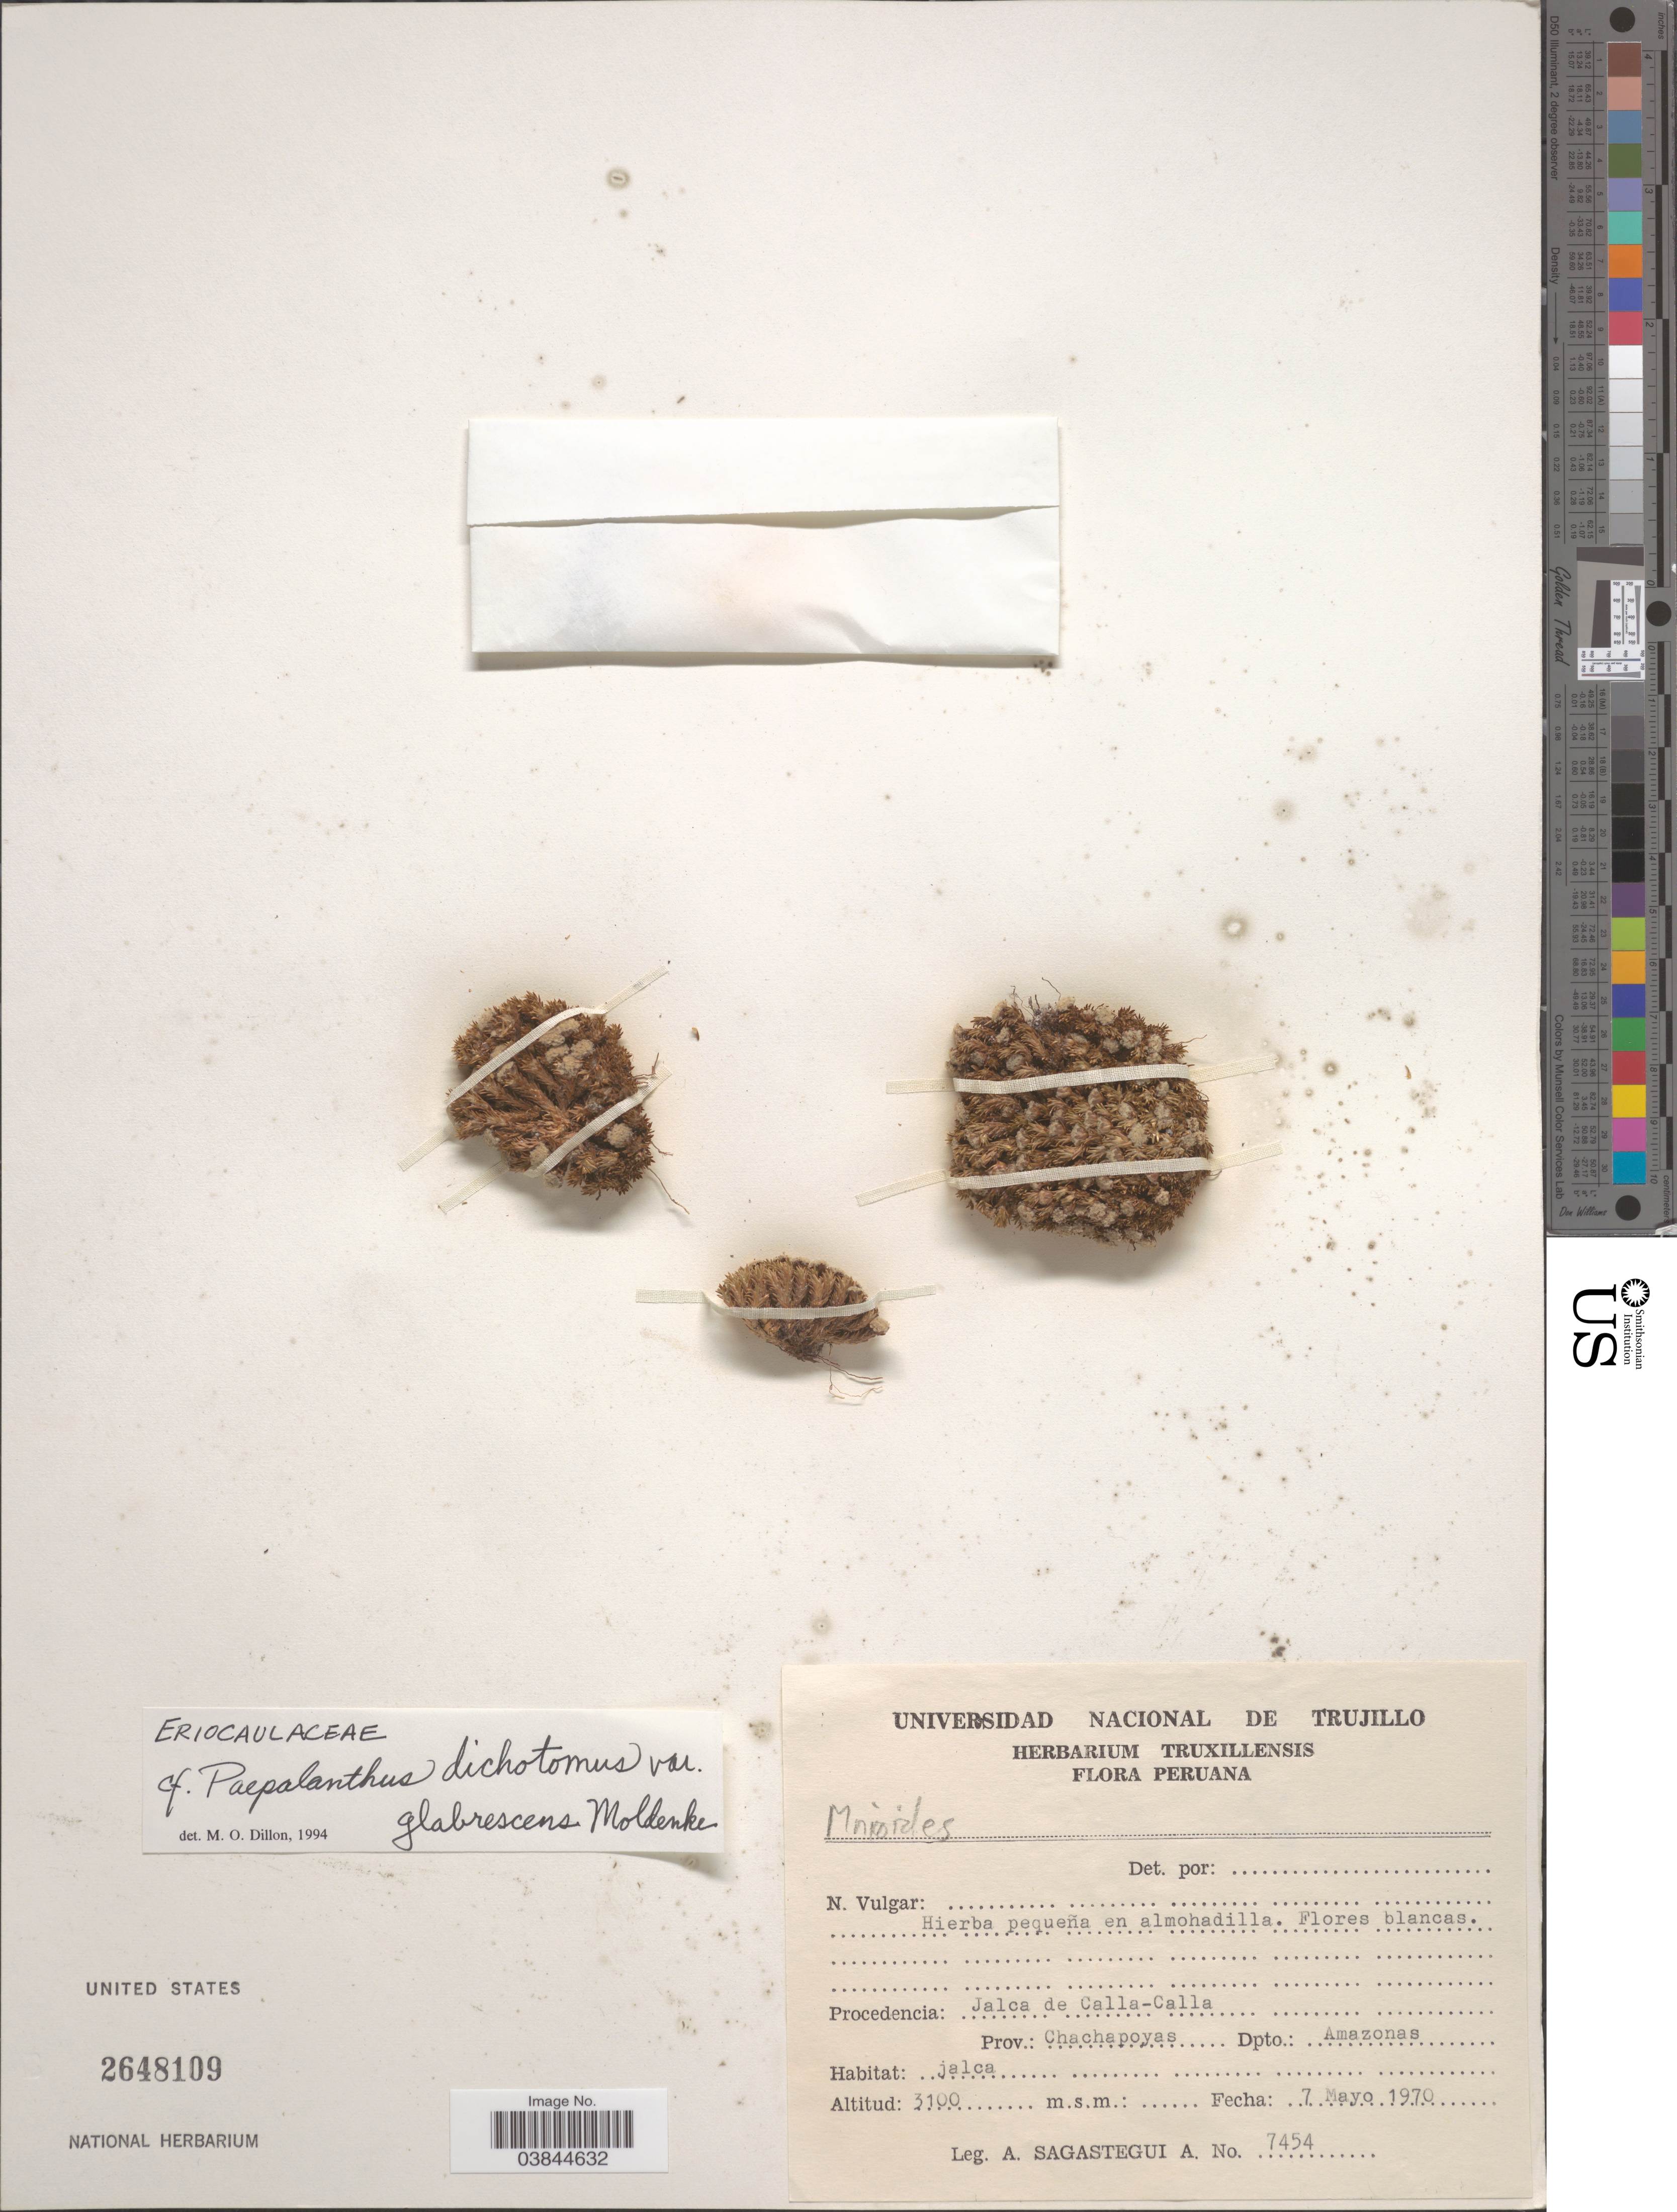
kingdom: Plantae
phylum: Tracheophyta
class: Liliopsida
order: Poales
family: Eriocaulaceae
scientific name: Giuliettia dichotoma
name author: (Klotzsch ex Körn.) Andrino & Sano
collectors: A. Sagástegui A.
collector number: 7454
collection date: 1970-05-07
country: Peru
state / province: Amazonas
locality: Procedencia: Jalca de Calla-Calla. Prov. Chachapoyas, Dpto. Amazonas.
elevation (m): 3100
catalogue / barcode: US 2648109